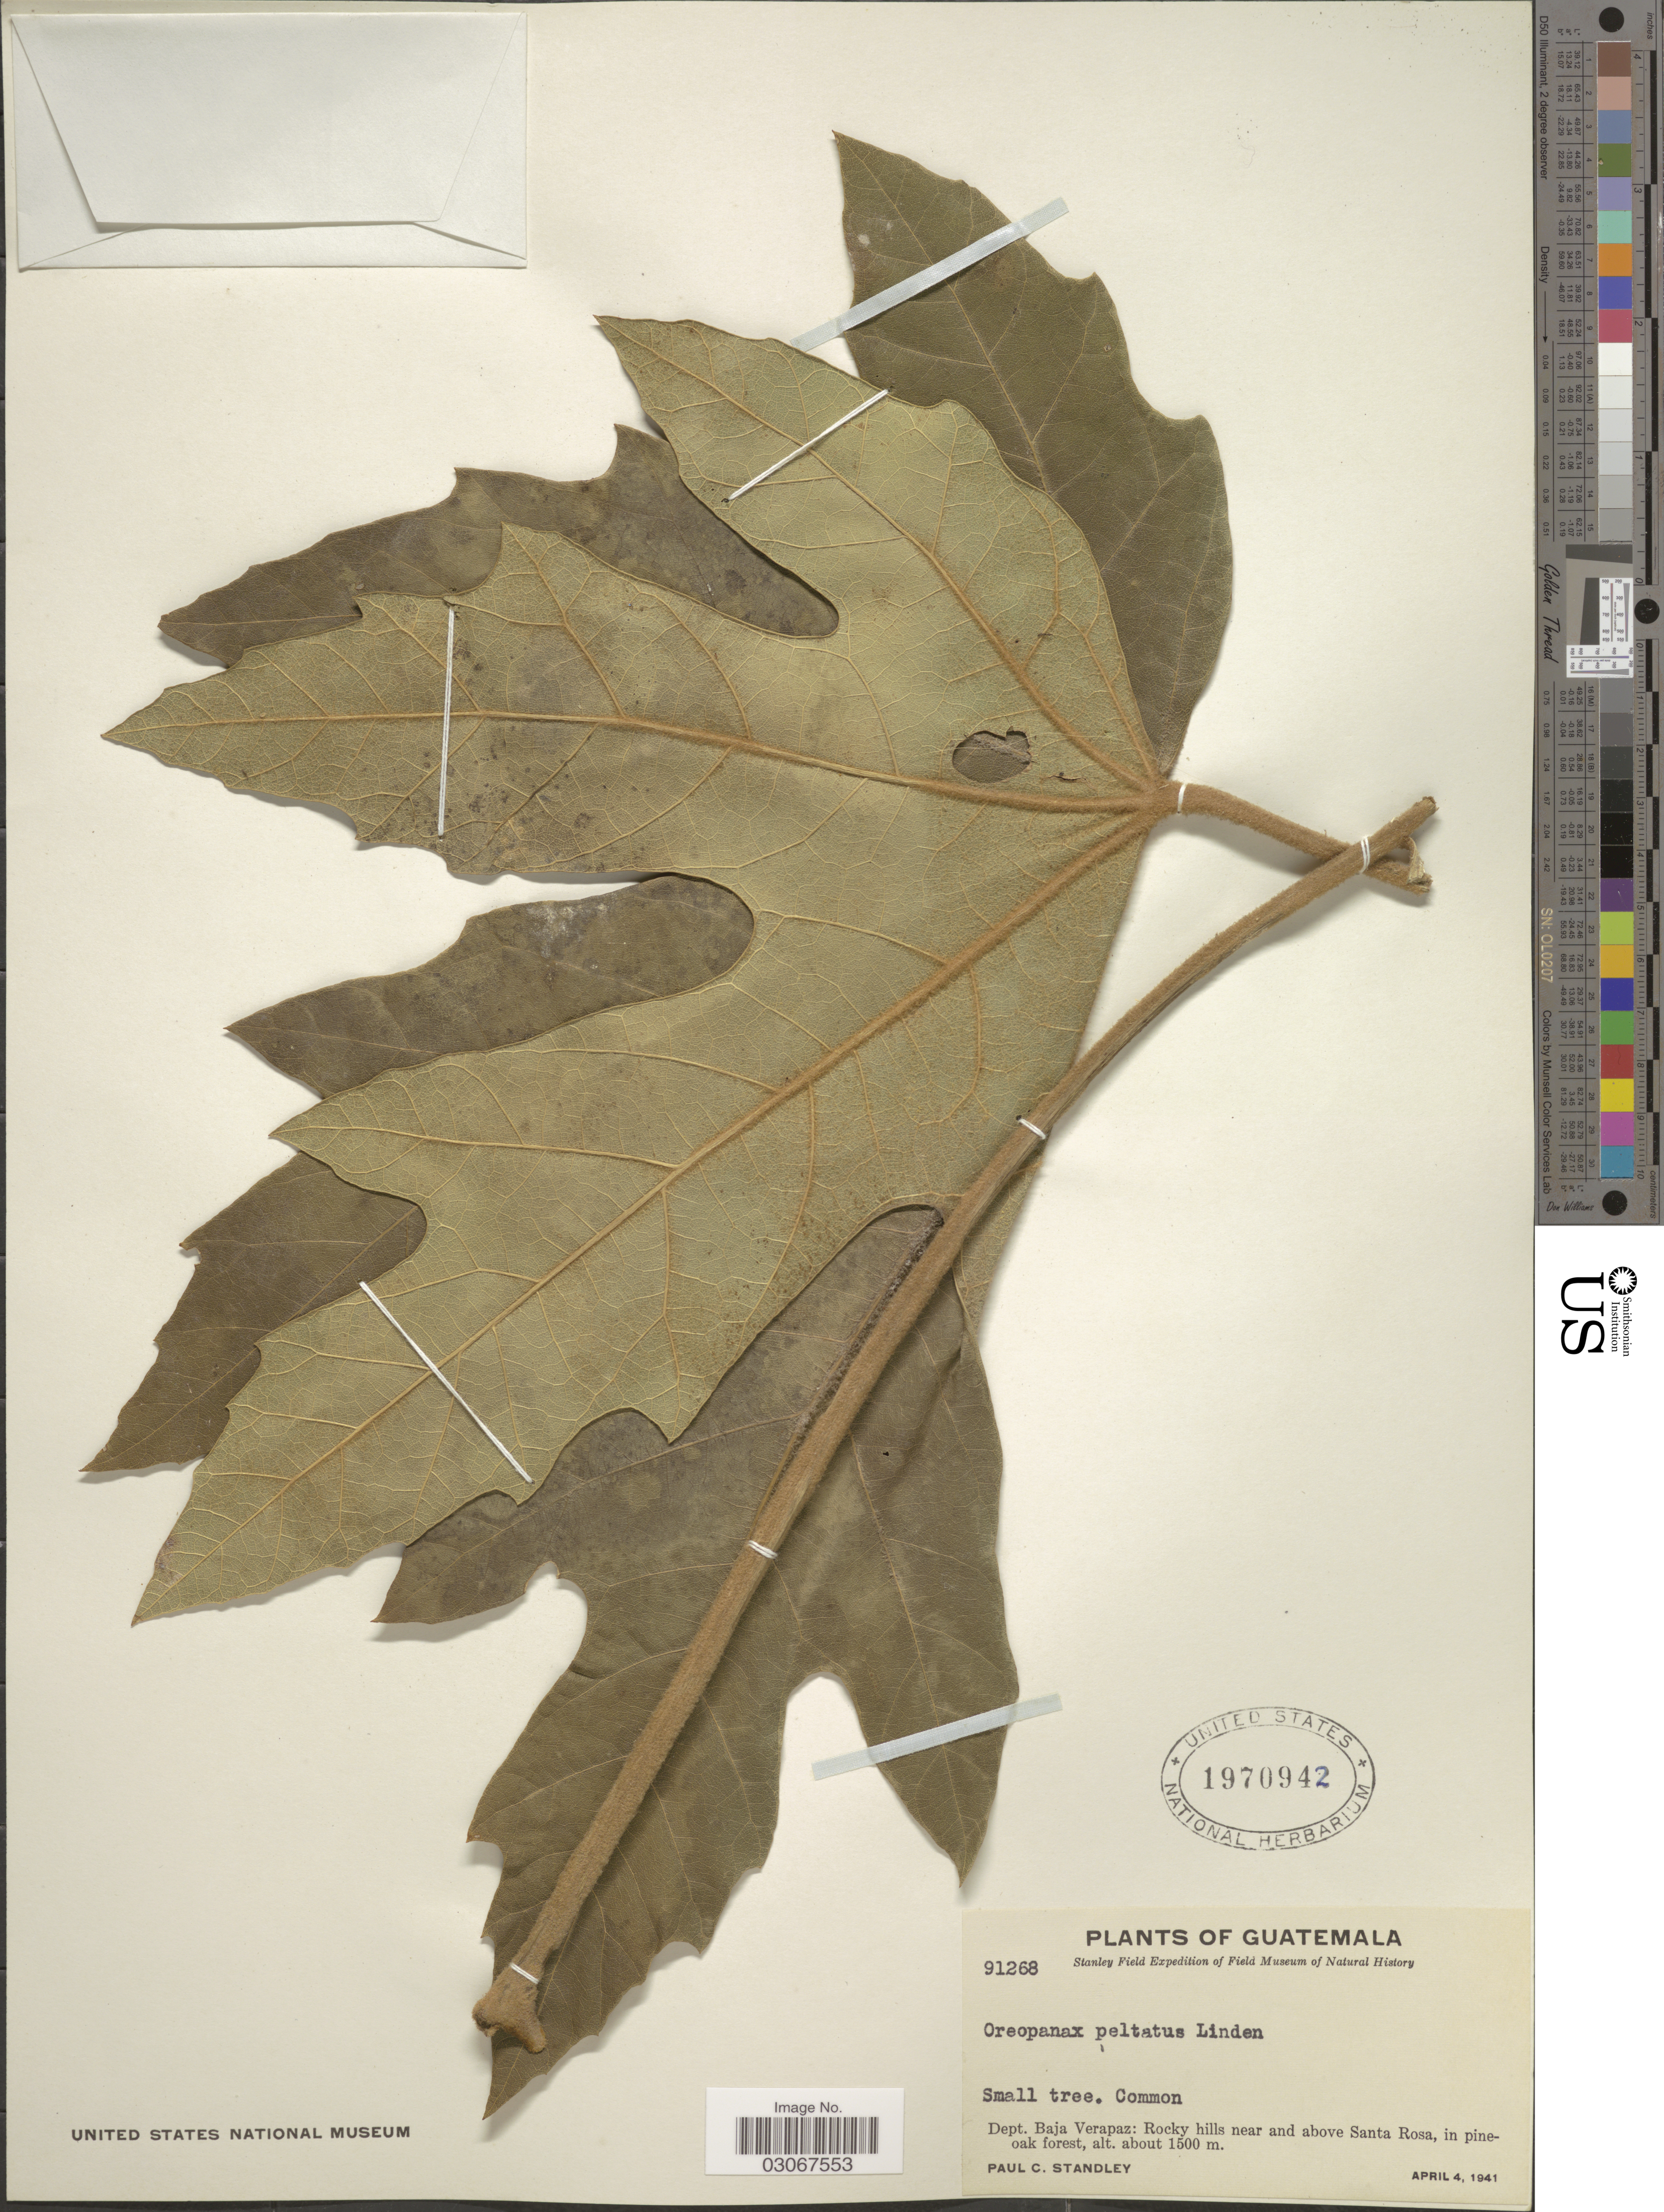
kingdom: Plantae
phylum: Tracheophyta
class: Magnoliopsida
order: Apiales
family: Araliaceae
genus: Oreopanax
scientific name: Oreopanax peltatus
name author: Linden ex Regel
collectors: P. C. Standley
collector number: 91268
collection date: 1941-04-04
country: Guatemala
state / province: Baja Verapaz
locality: Dept. Baja Verapaz: Rocky hills near and above Santa Rosa.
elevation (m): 1500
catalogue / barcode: US 1970942